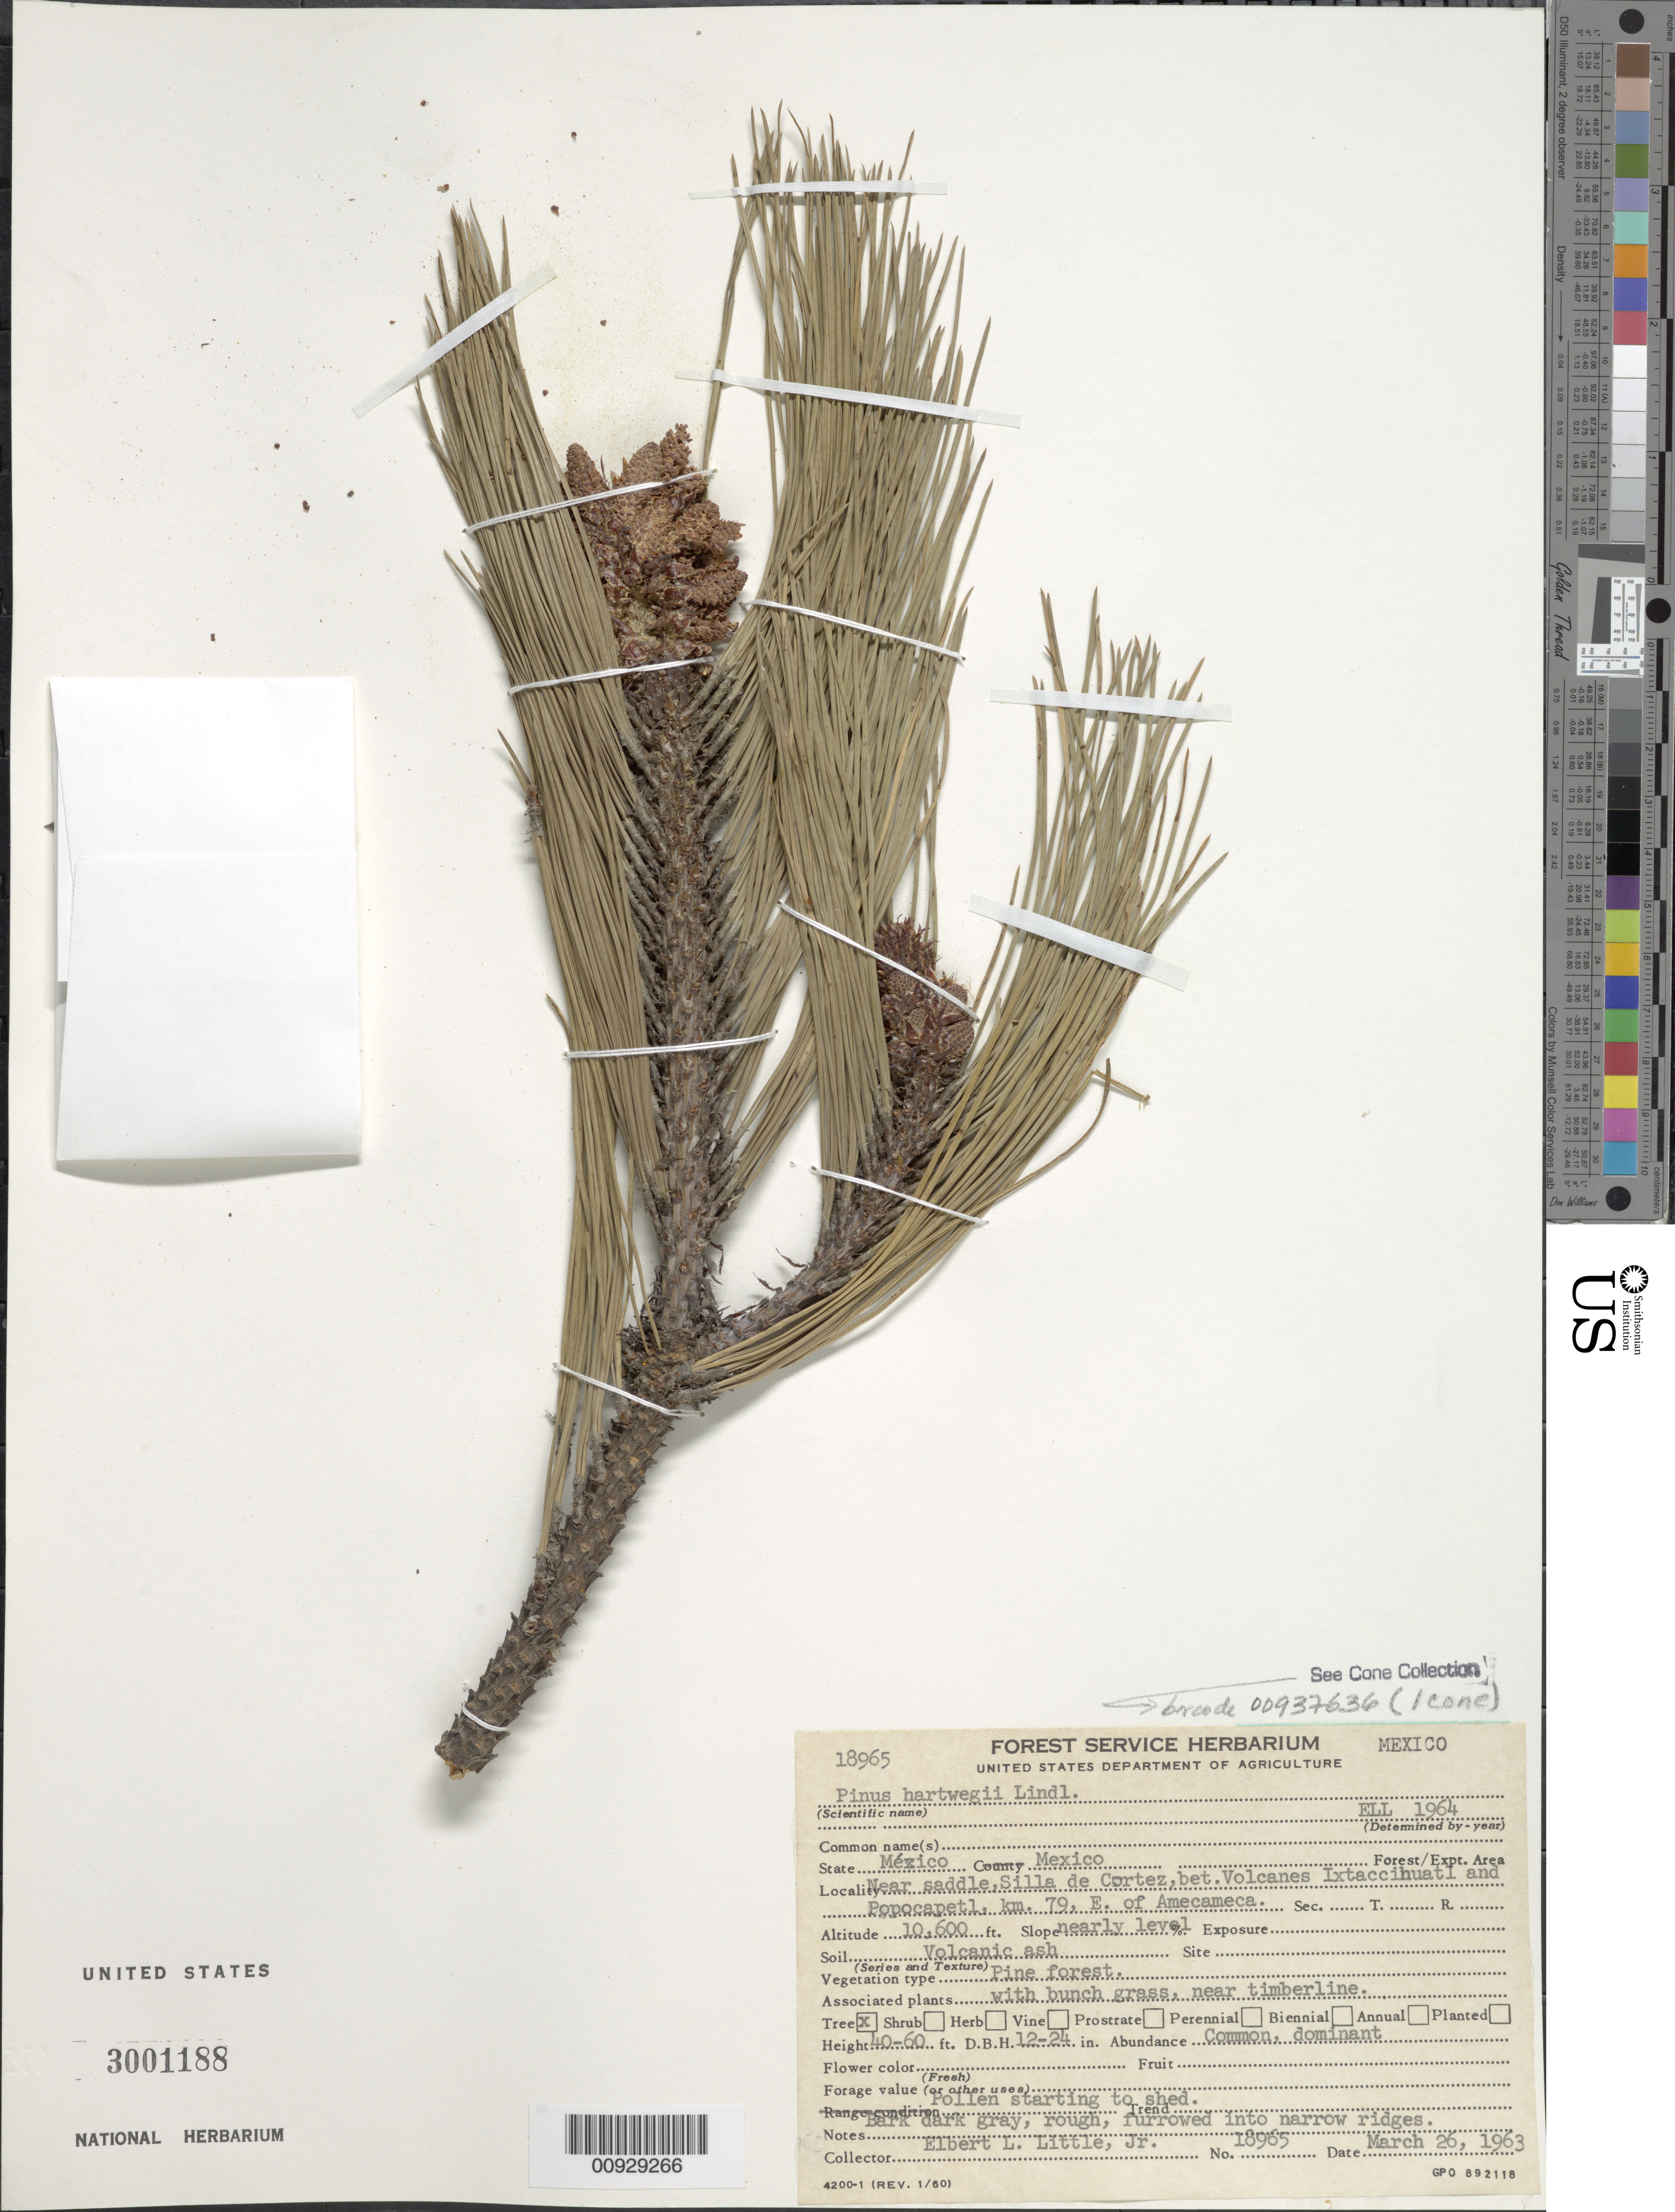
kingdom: Plantae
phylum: Tracheophyta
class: Pinopsida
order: Pinales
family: Pinaceae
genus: Pinus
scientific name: Pinus hartwegii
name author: Lindl.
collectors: E. L. Little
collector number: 18965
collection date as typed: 26 Mar 1963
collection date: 1963-03-26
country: Mexico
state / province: México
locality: Near saddle, Silla de Cortés, between Volcanes Ixtaccihuatl and Popocatepetl, km. 79 E of Amecameca.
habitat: Pine forest with bunch grass, near timberline. Soil Volcanic ash.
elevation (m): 3231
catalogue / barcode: US 3001188